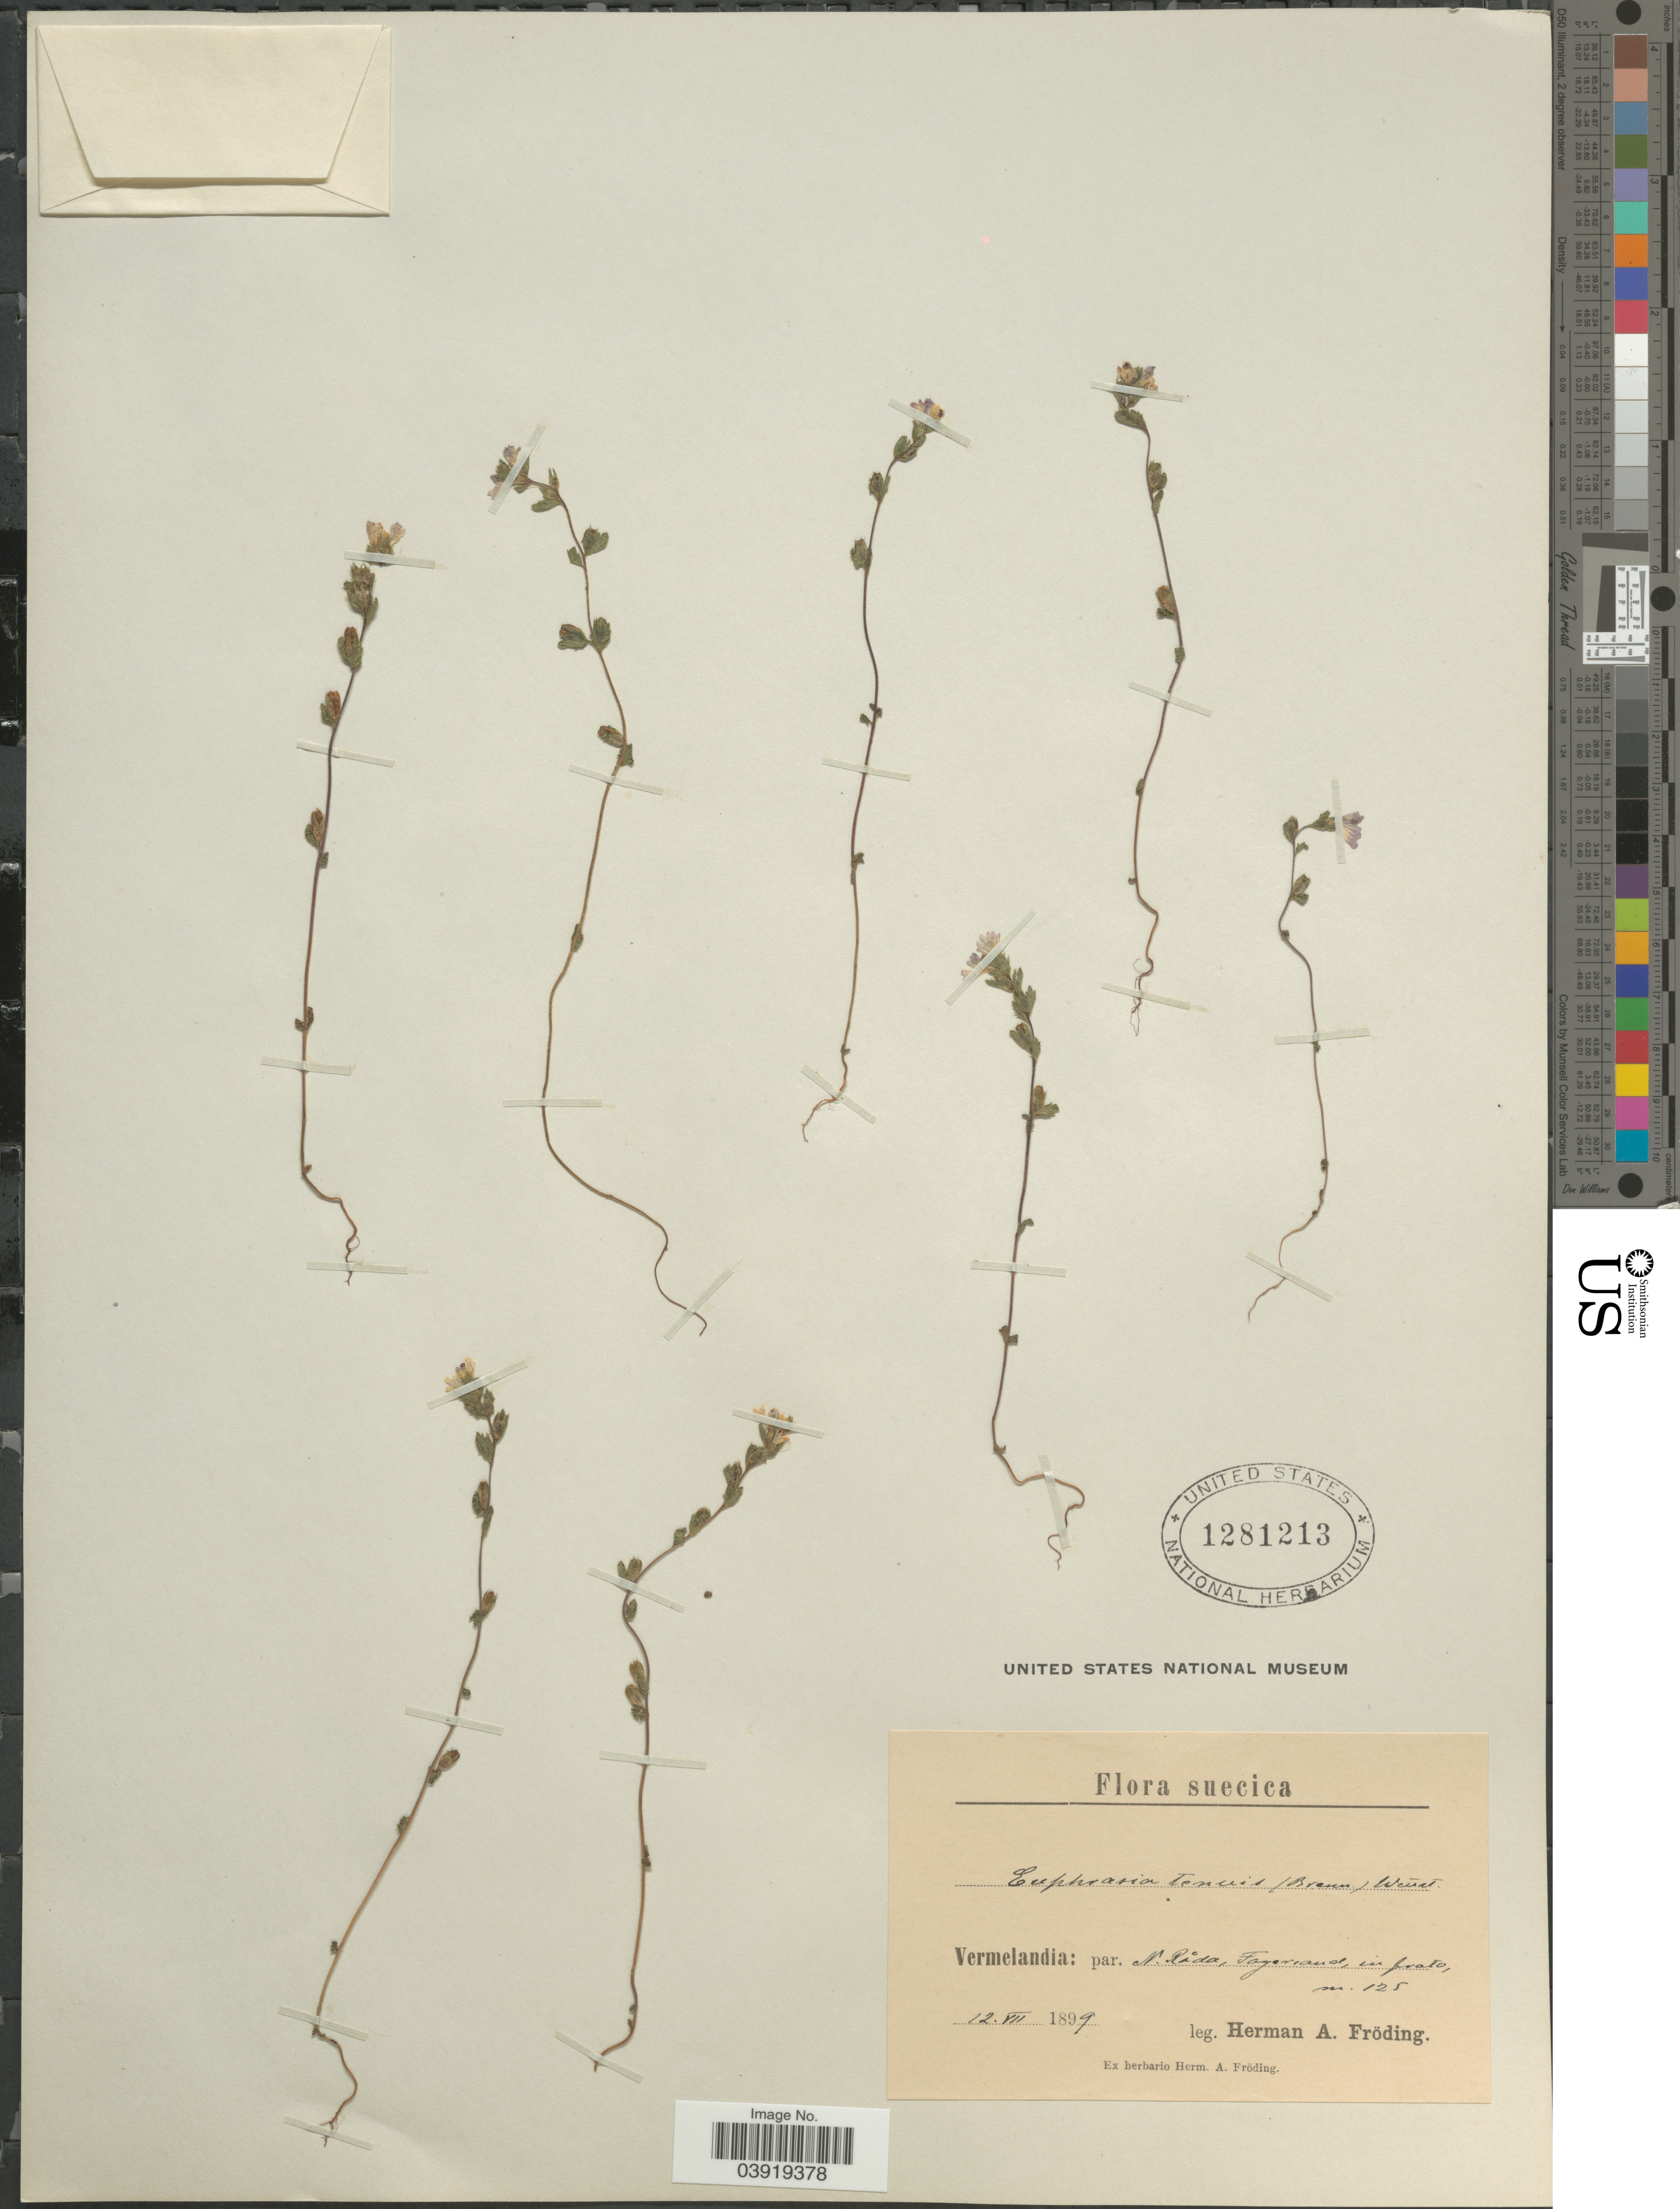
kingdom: Plantae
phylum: Tracheophyta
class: Magnoliopsida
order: Lamiales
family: Orobanchaceae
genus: Euphrasia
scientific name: Euphrasia tenuis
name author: Wettst.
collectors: H. Froding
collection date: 1899-07-12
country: Sweden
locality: Suecica. Vermelandia: par. N. Råda, Fayersand, in prato.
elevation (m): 125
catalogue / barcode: US 1281213